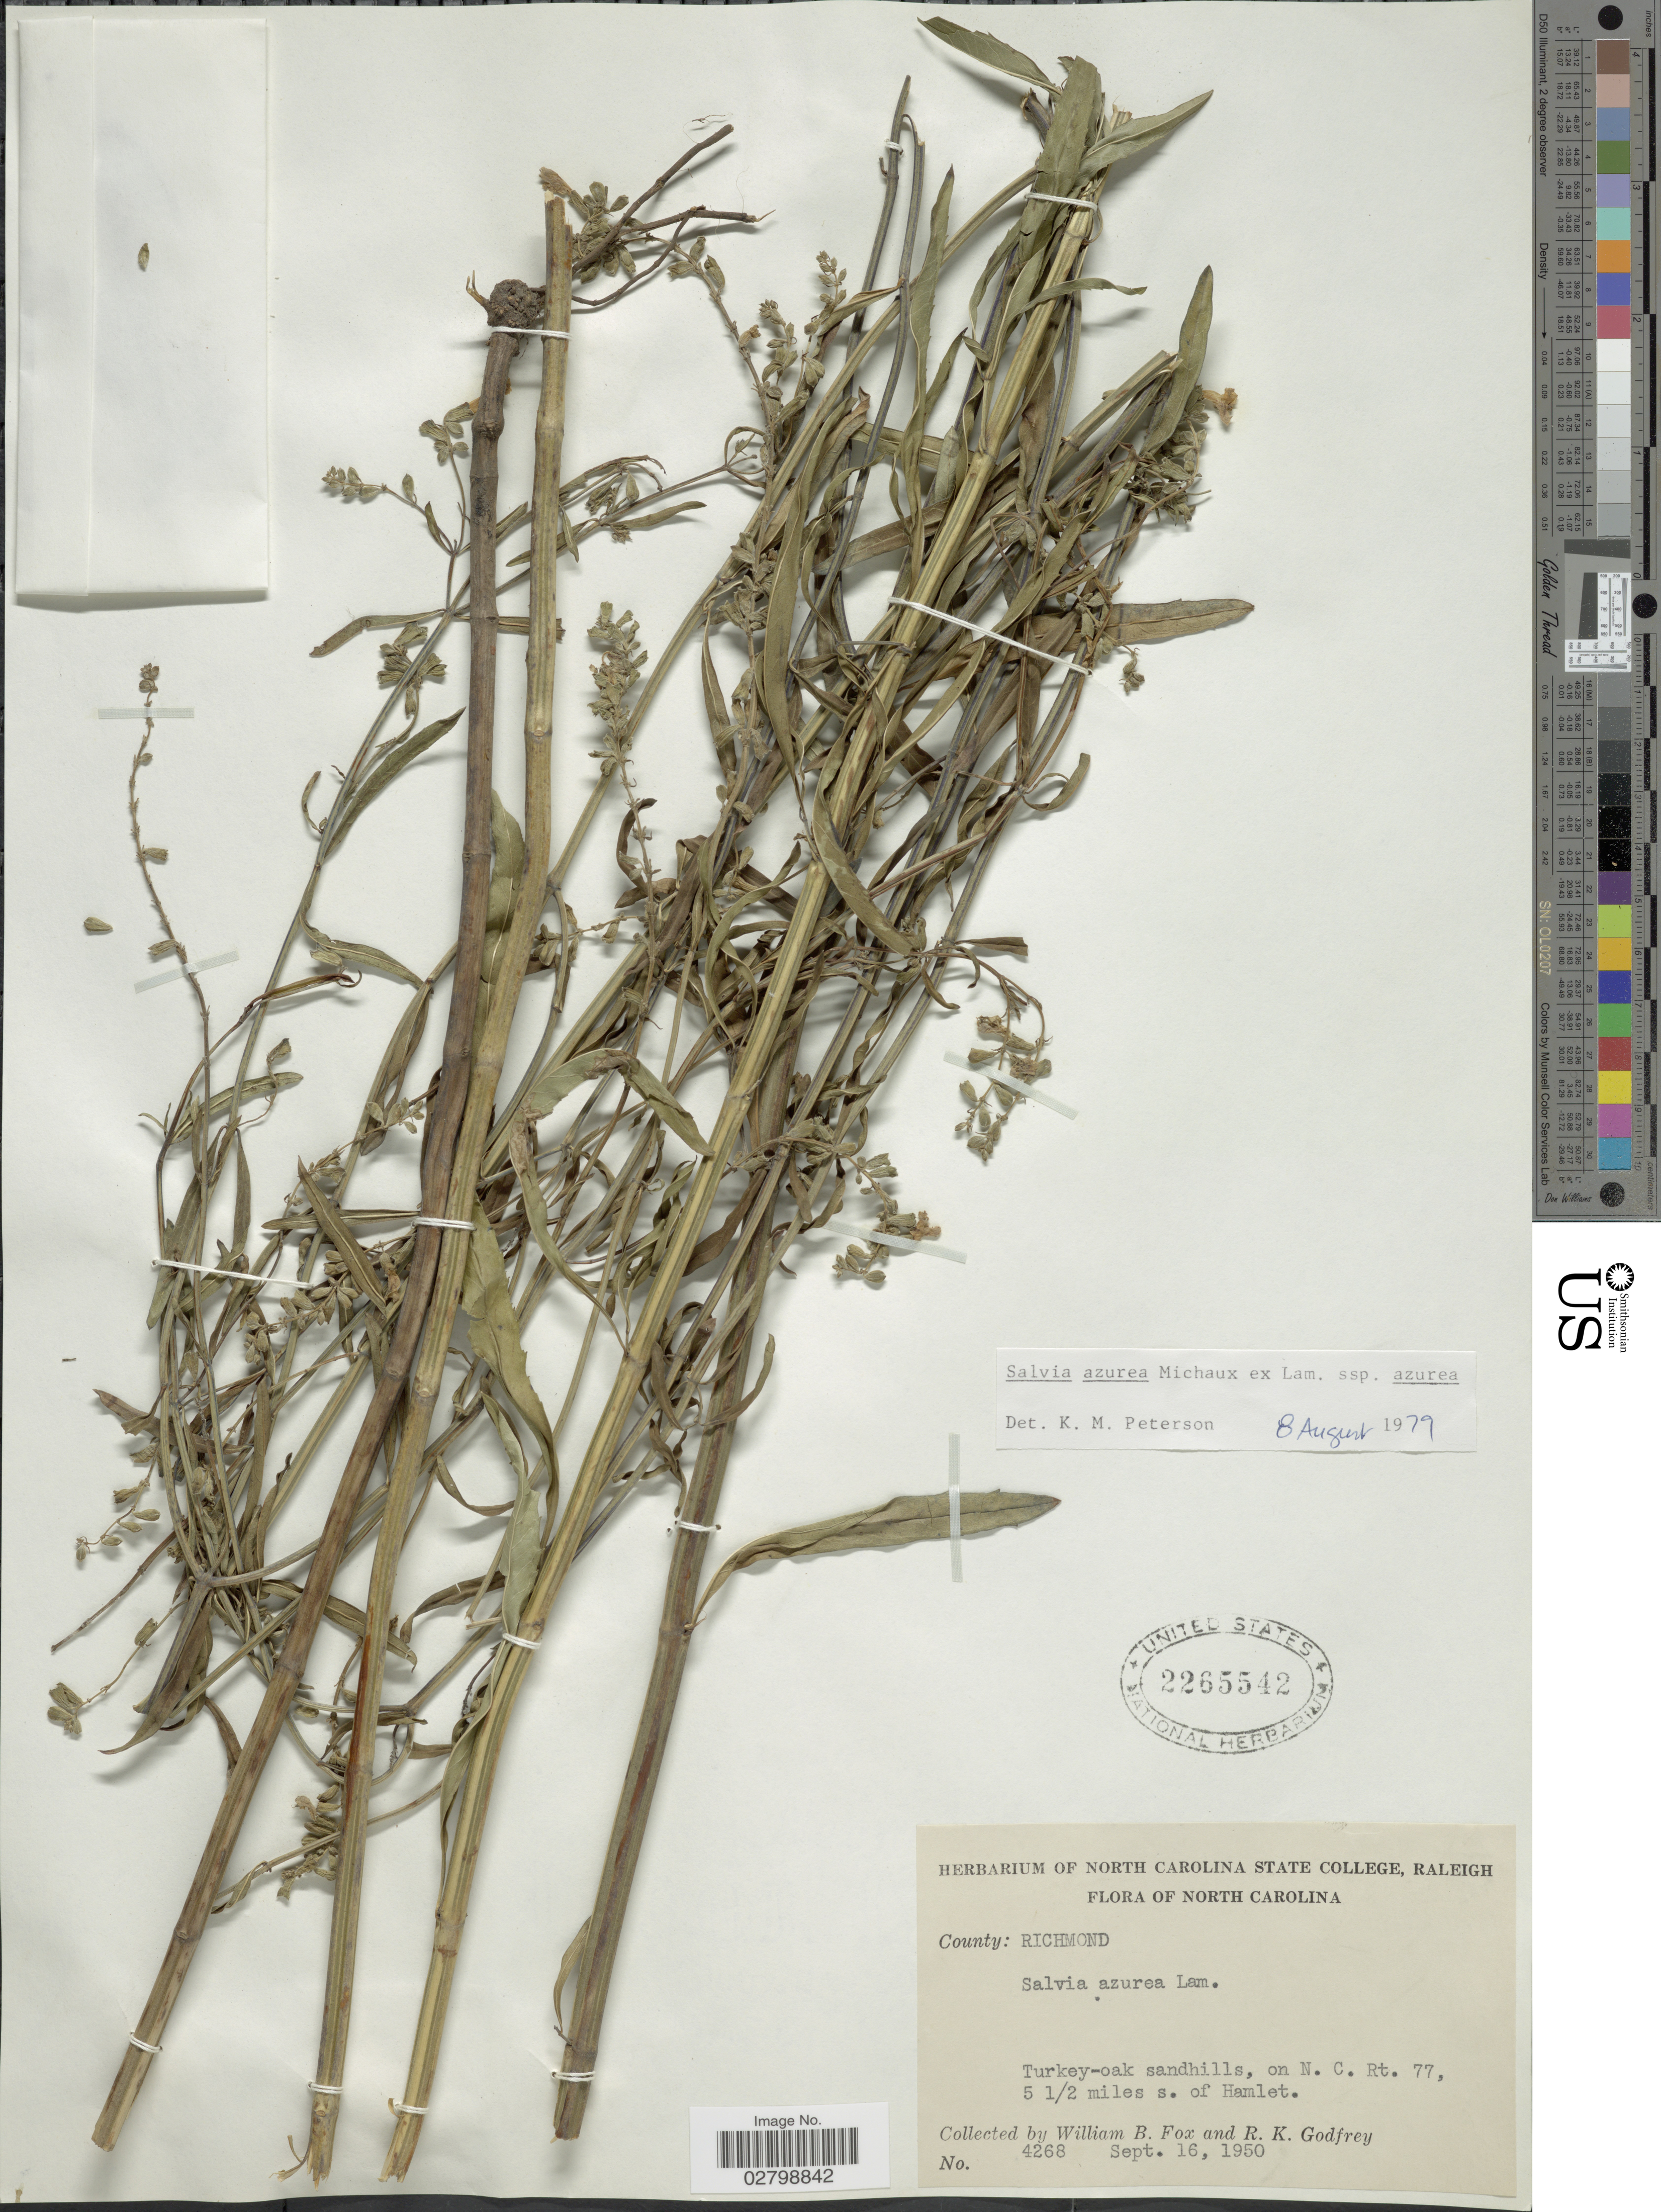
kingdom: Plantae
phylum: Tracheophyta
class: Magnoliopsida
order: Lamiales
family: Lamiaceae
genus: Salvia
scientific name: Salvia azurea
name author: Michx. ex Vahl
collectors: W. B. Fox & R. K. Godfrey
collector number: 4268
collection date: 1950-09-16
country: United States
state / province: North Carolina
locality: County: Richmond. Turkey-oak sandhills, on N.C. Rt. 77, 5½ miles s. of Hamlet.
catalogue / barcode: US 2265542